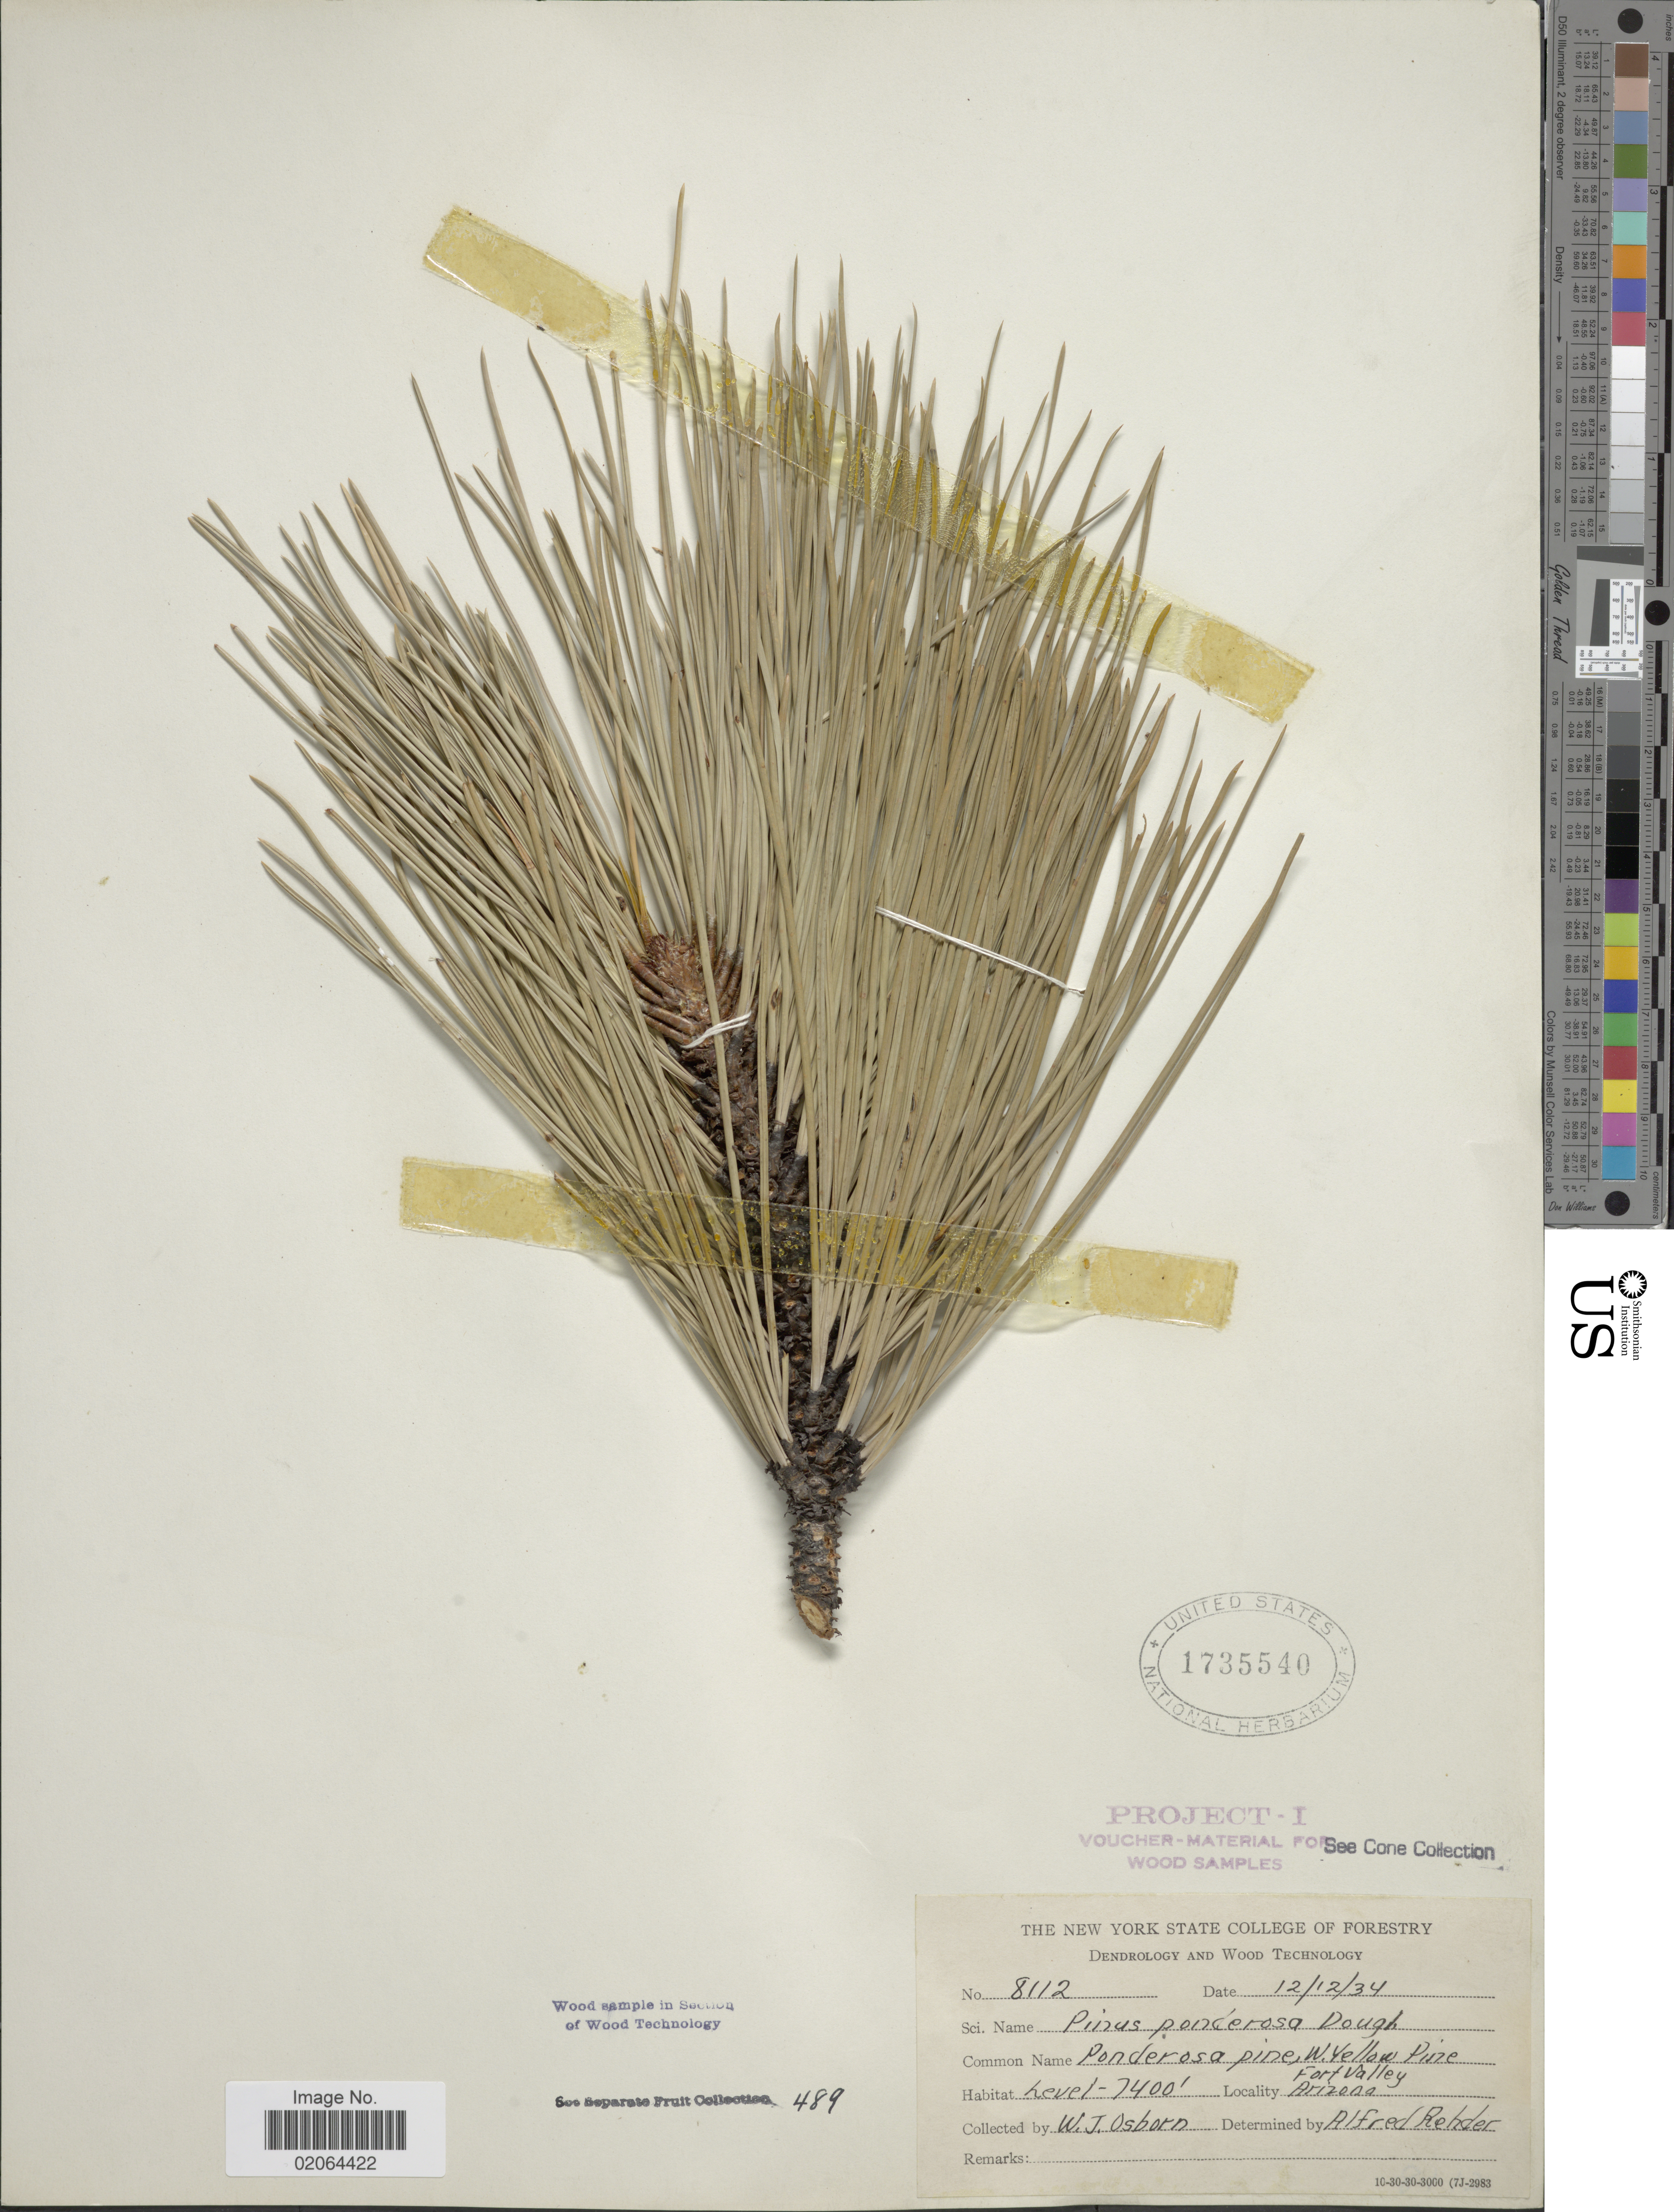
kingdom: Plantae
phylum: Tracheophyta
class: Pinopsida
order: Pinales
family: Pinaceae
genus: Pinus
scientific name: Pinus ponderosa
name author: Douglas ex C. Lawson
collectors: W. Osborn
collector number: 8112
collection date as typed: Transcribed d/m/y: 12/12/34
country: United States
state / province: Arizona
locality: Fort Vallley, Arizona.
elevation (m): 2256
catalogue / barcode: US 1735540